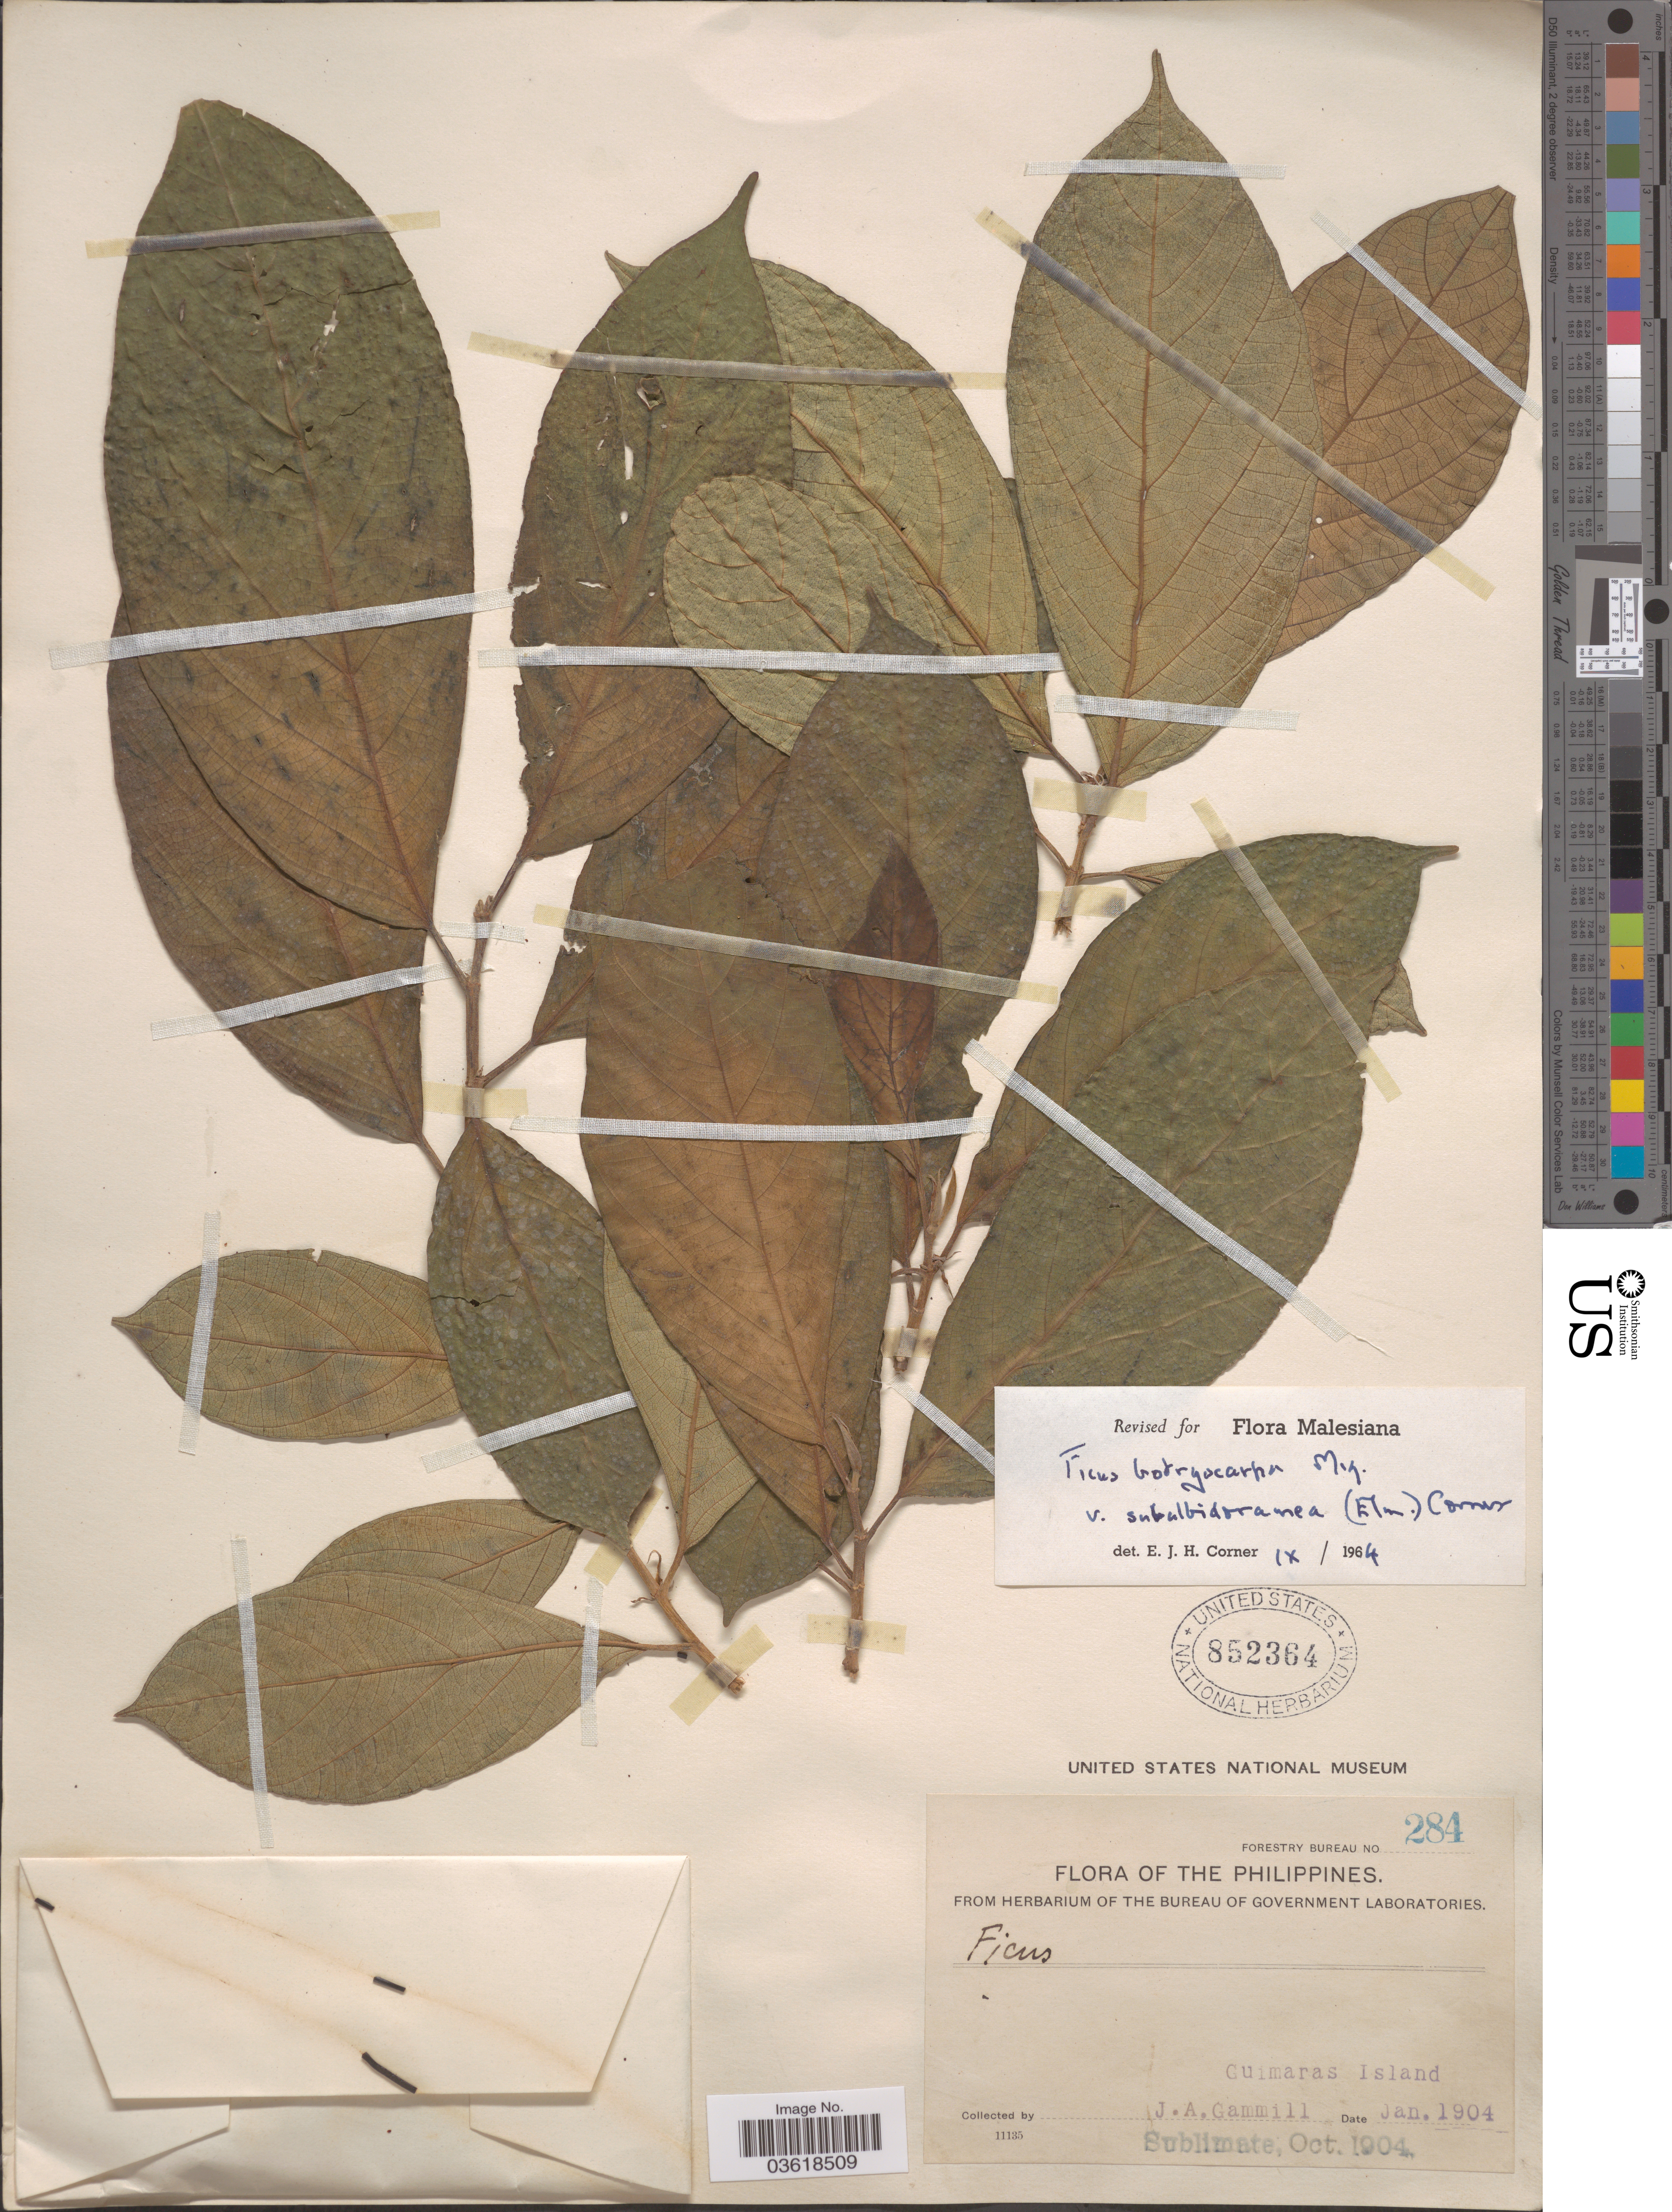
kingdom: Plantae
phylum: Tracheophyta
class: Magnoliopsida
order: Rosales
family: Moraceae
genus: Ficus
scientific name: Ficus botryocarpa var. subalbidoramea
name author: (Elmer) Corner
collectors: J. Gammill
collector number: Forestry Bureau 284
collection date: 1904-01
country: Philippines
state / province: Western Visayas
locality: Guimaras Island.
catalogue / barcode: US 852364